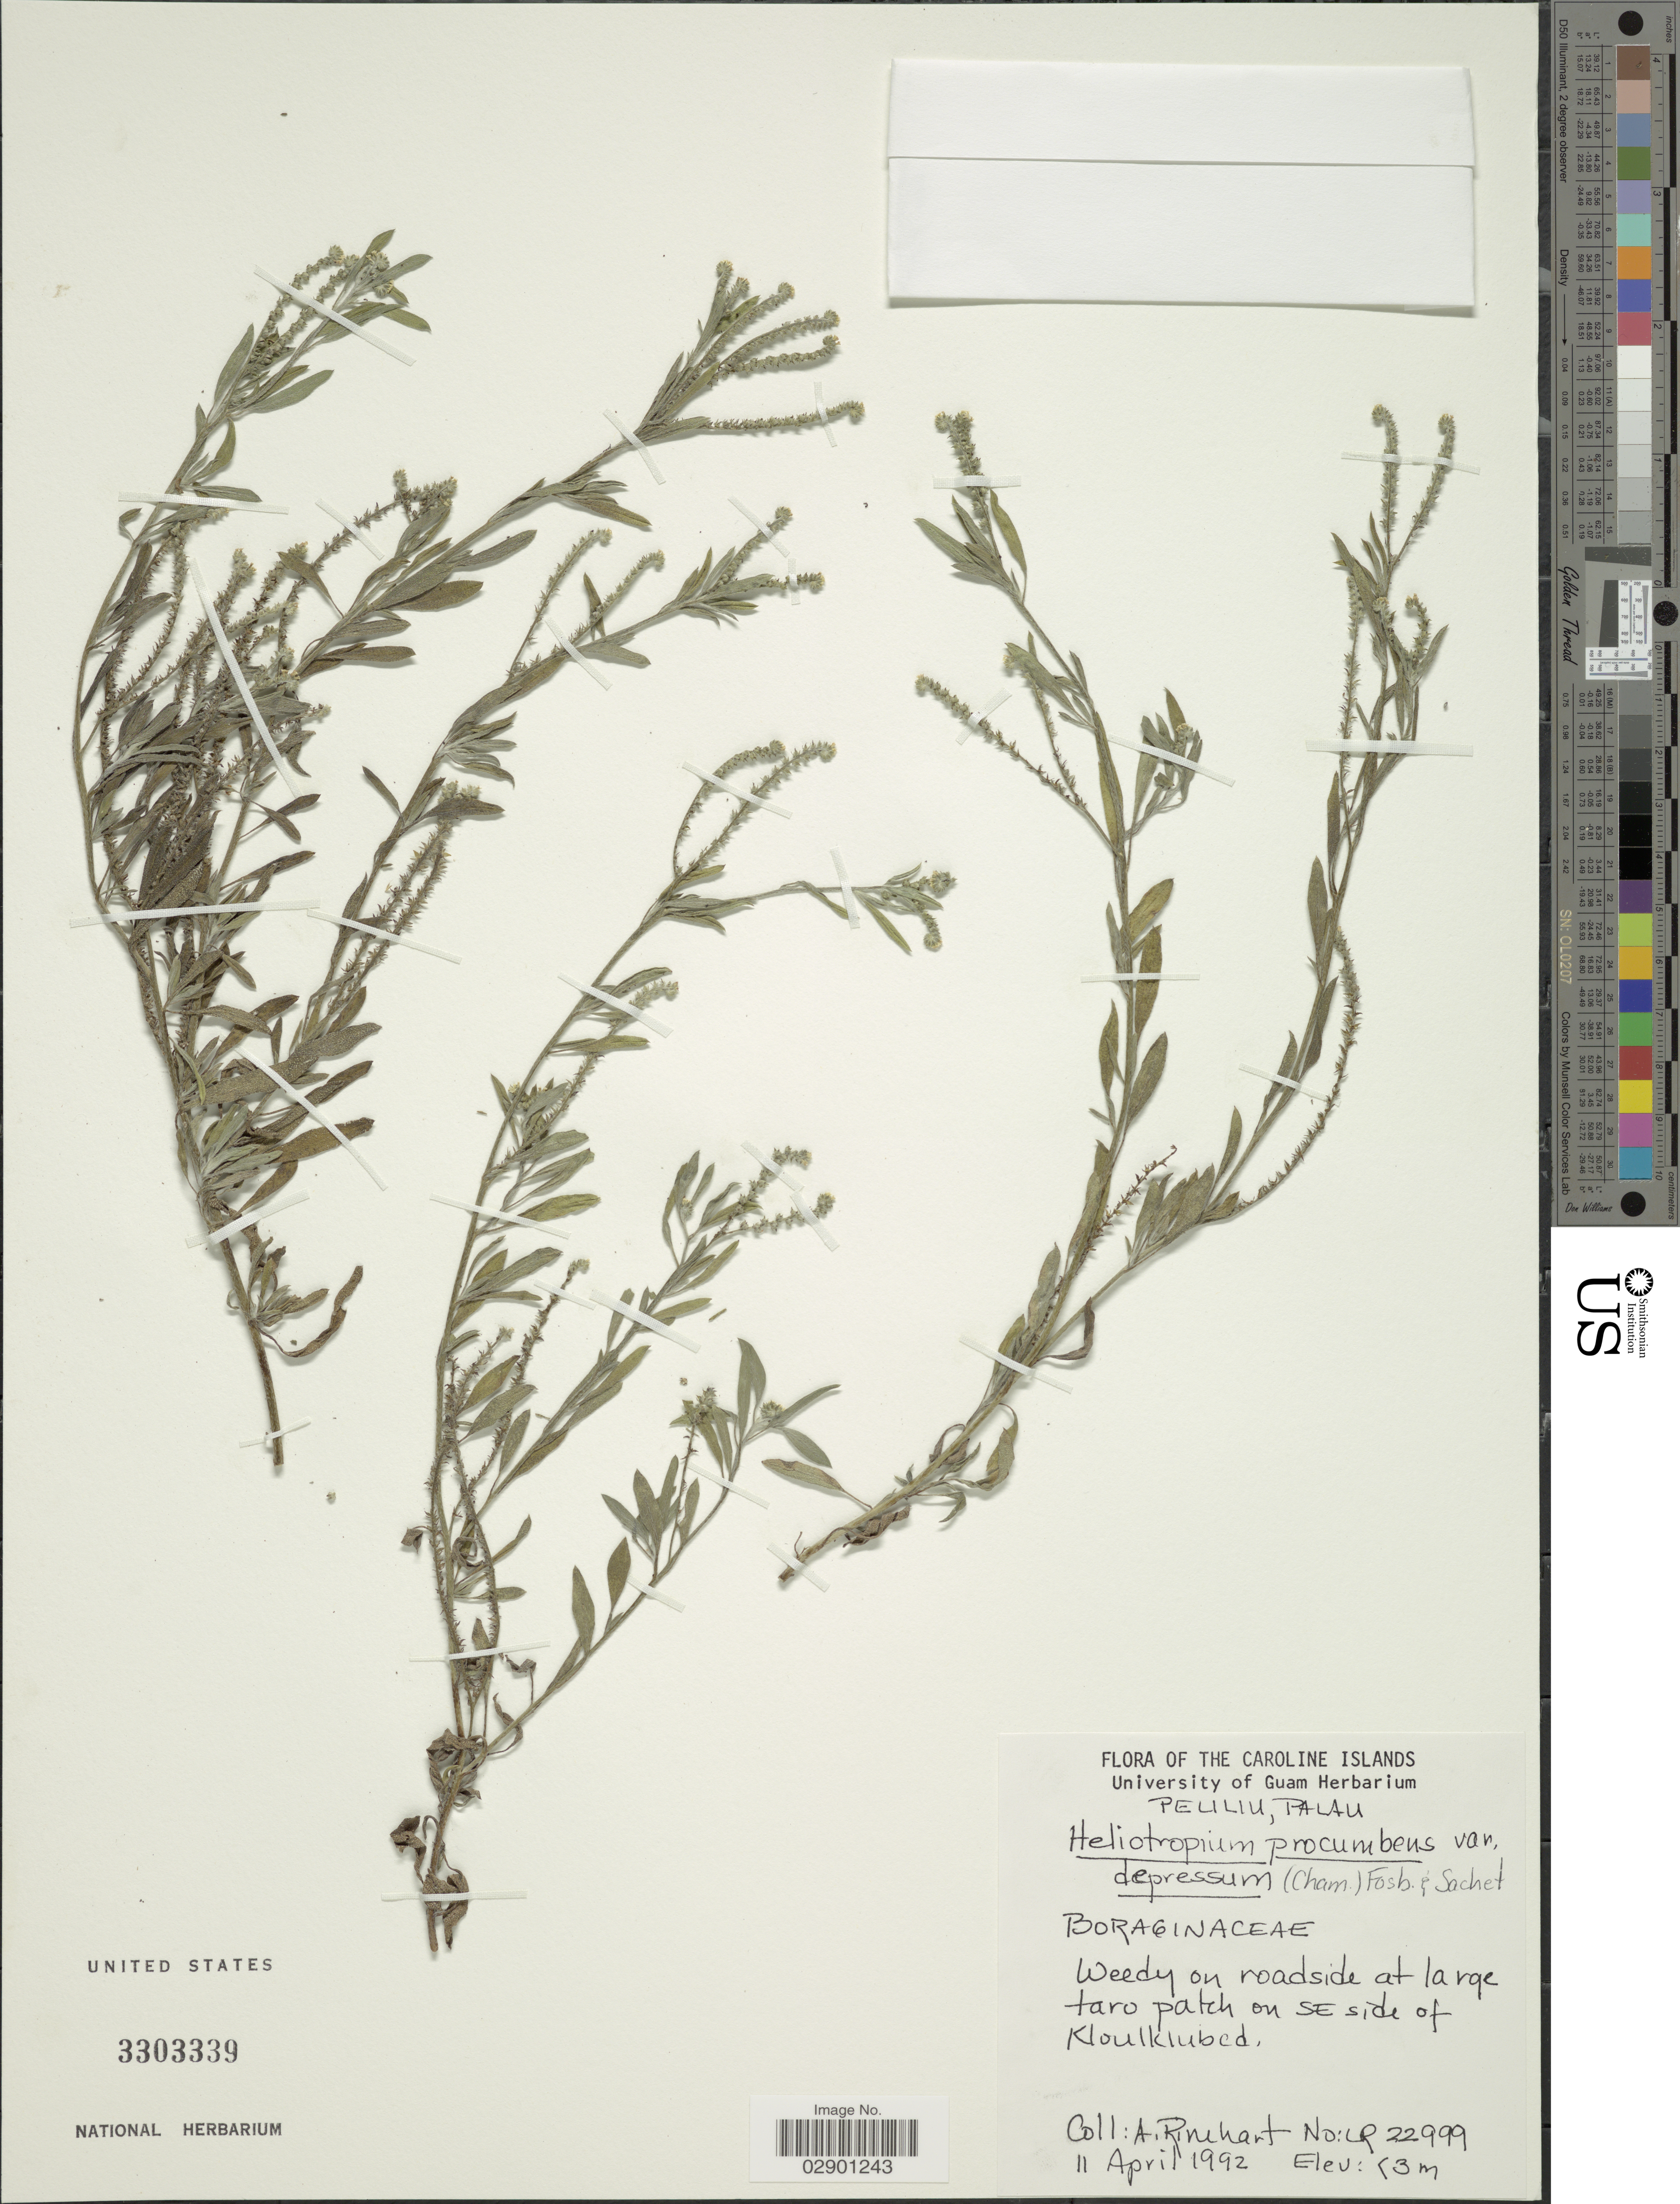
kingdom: Plantae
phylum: Tracheophyta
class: Magnoliopsida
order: Boraginales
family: Heliotropiaceae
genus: Heliotropium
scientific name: Heliotropium procumbens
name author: Mill.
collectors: A. Rinehart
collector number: LR 22999*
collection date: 1992-04-11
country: Palau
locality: Caroline Islands. Peliliu, Palau. Weedy on roadside at large taro patch on SE side of Klouklubed. [interpreted]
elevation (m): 3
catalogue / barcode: US 3303339